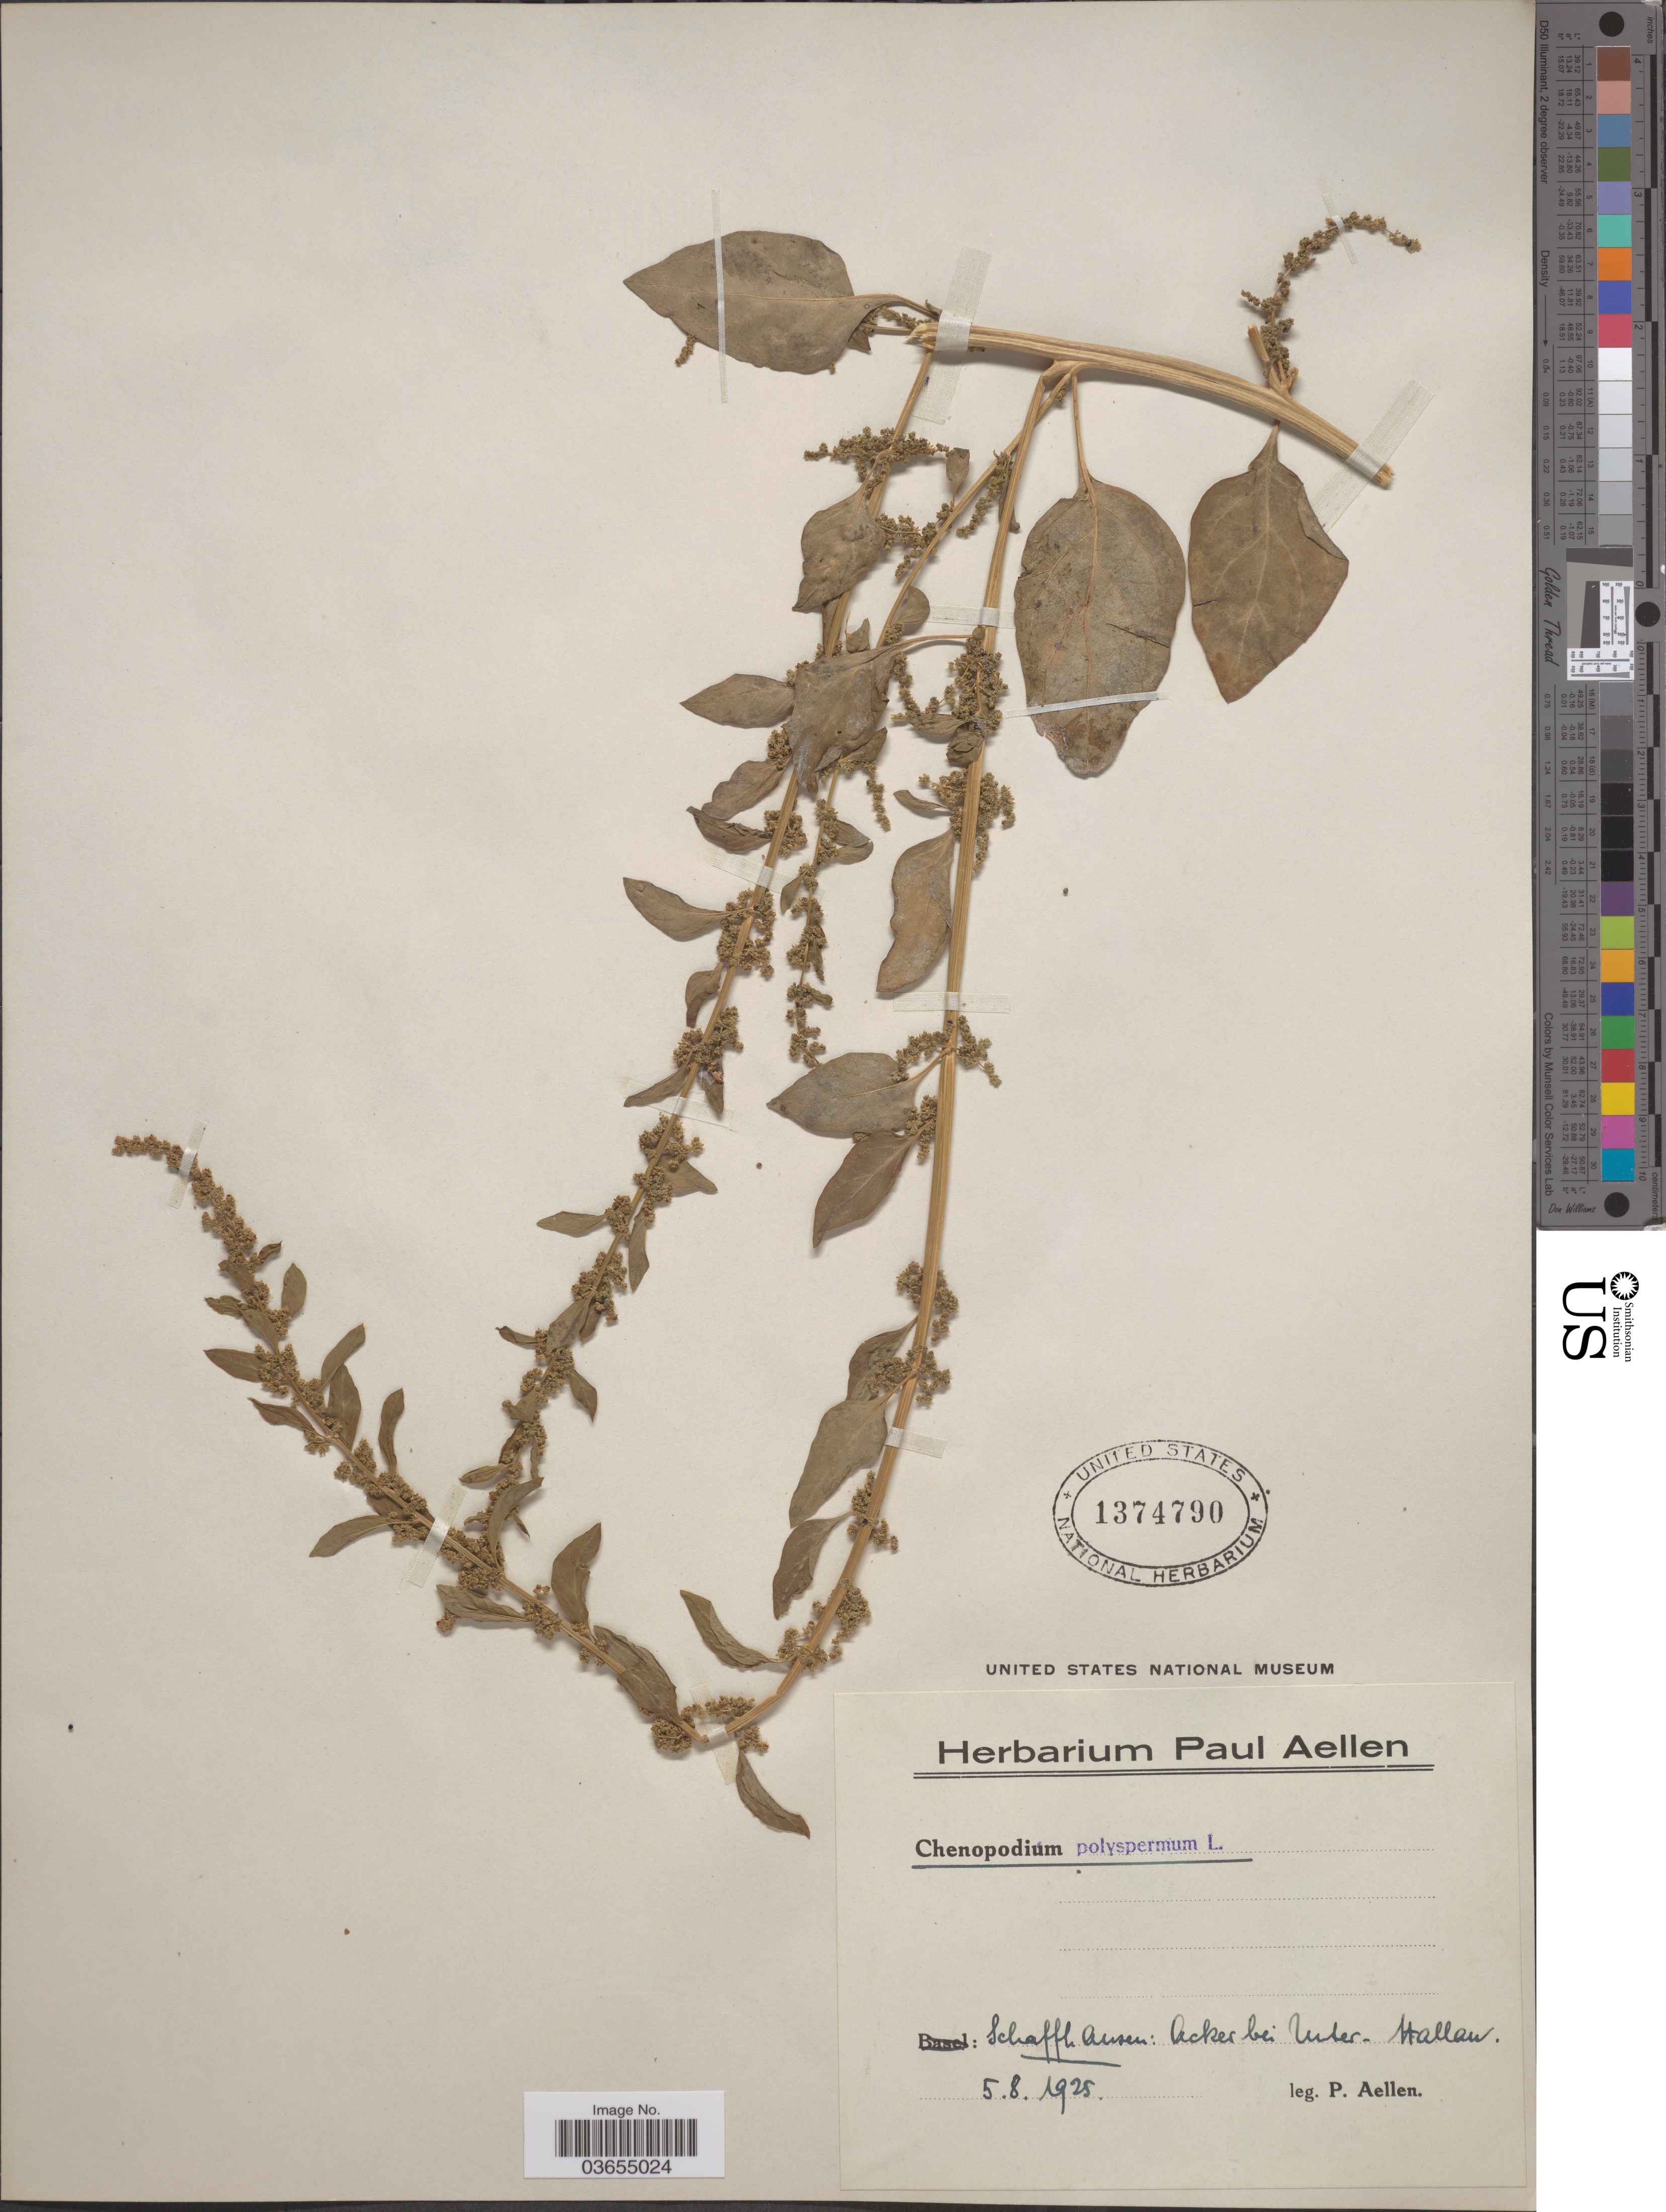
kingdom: Plantae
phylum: Tracheophyta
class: Magnoliopsida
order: Caryophyllales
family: Amaranthaceae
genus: Lipandra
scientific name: Lipandra polysperma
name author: (L.) S. Fuentes et al.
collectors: P. Aellen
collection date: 1925-08-05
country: Switzerland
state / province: Schaffhausen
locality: Acker bei Unter- Hallau.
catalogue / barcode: US 1374790